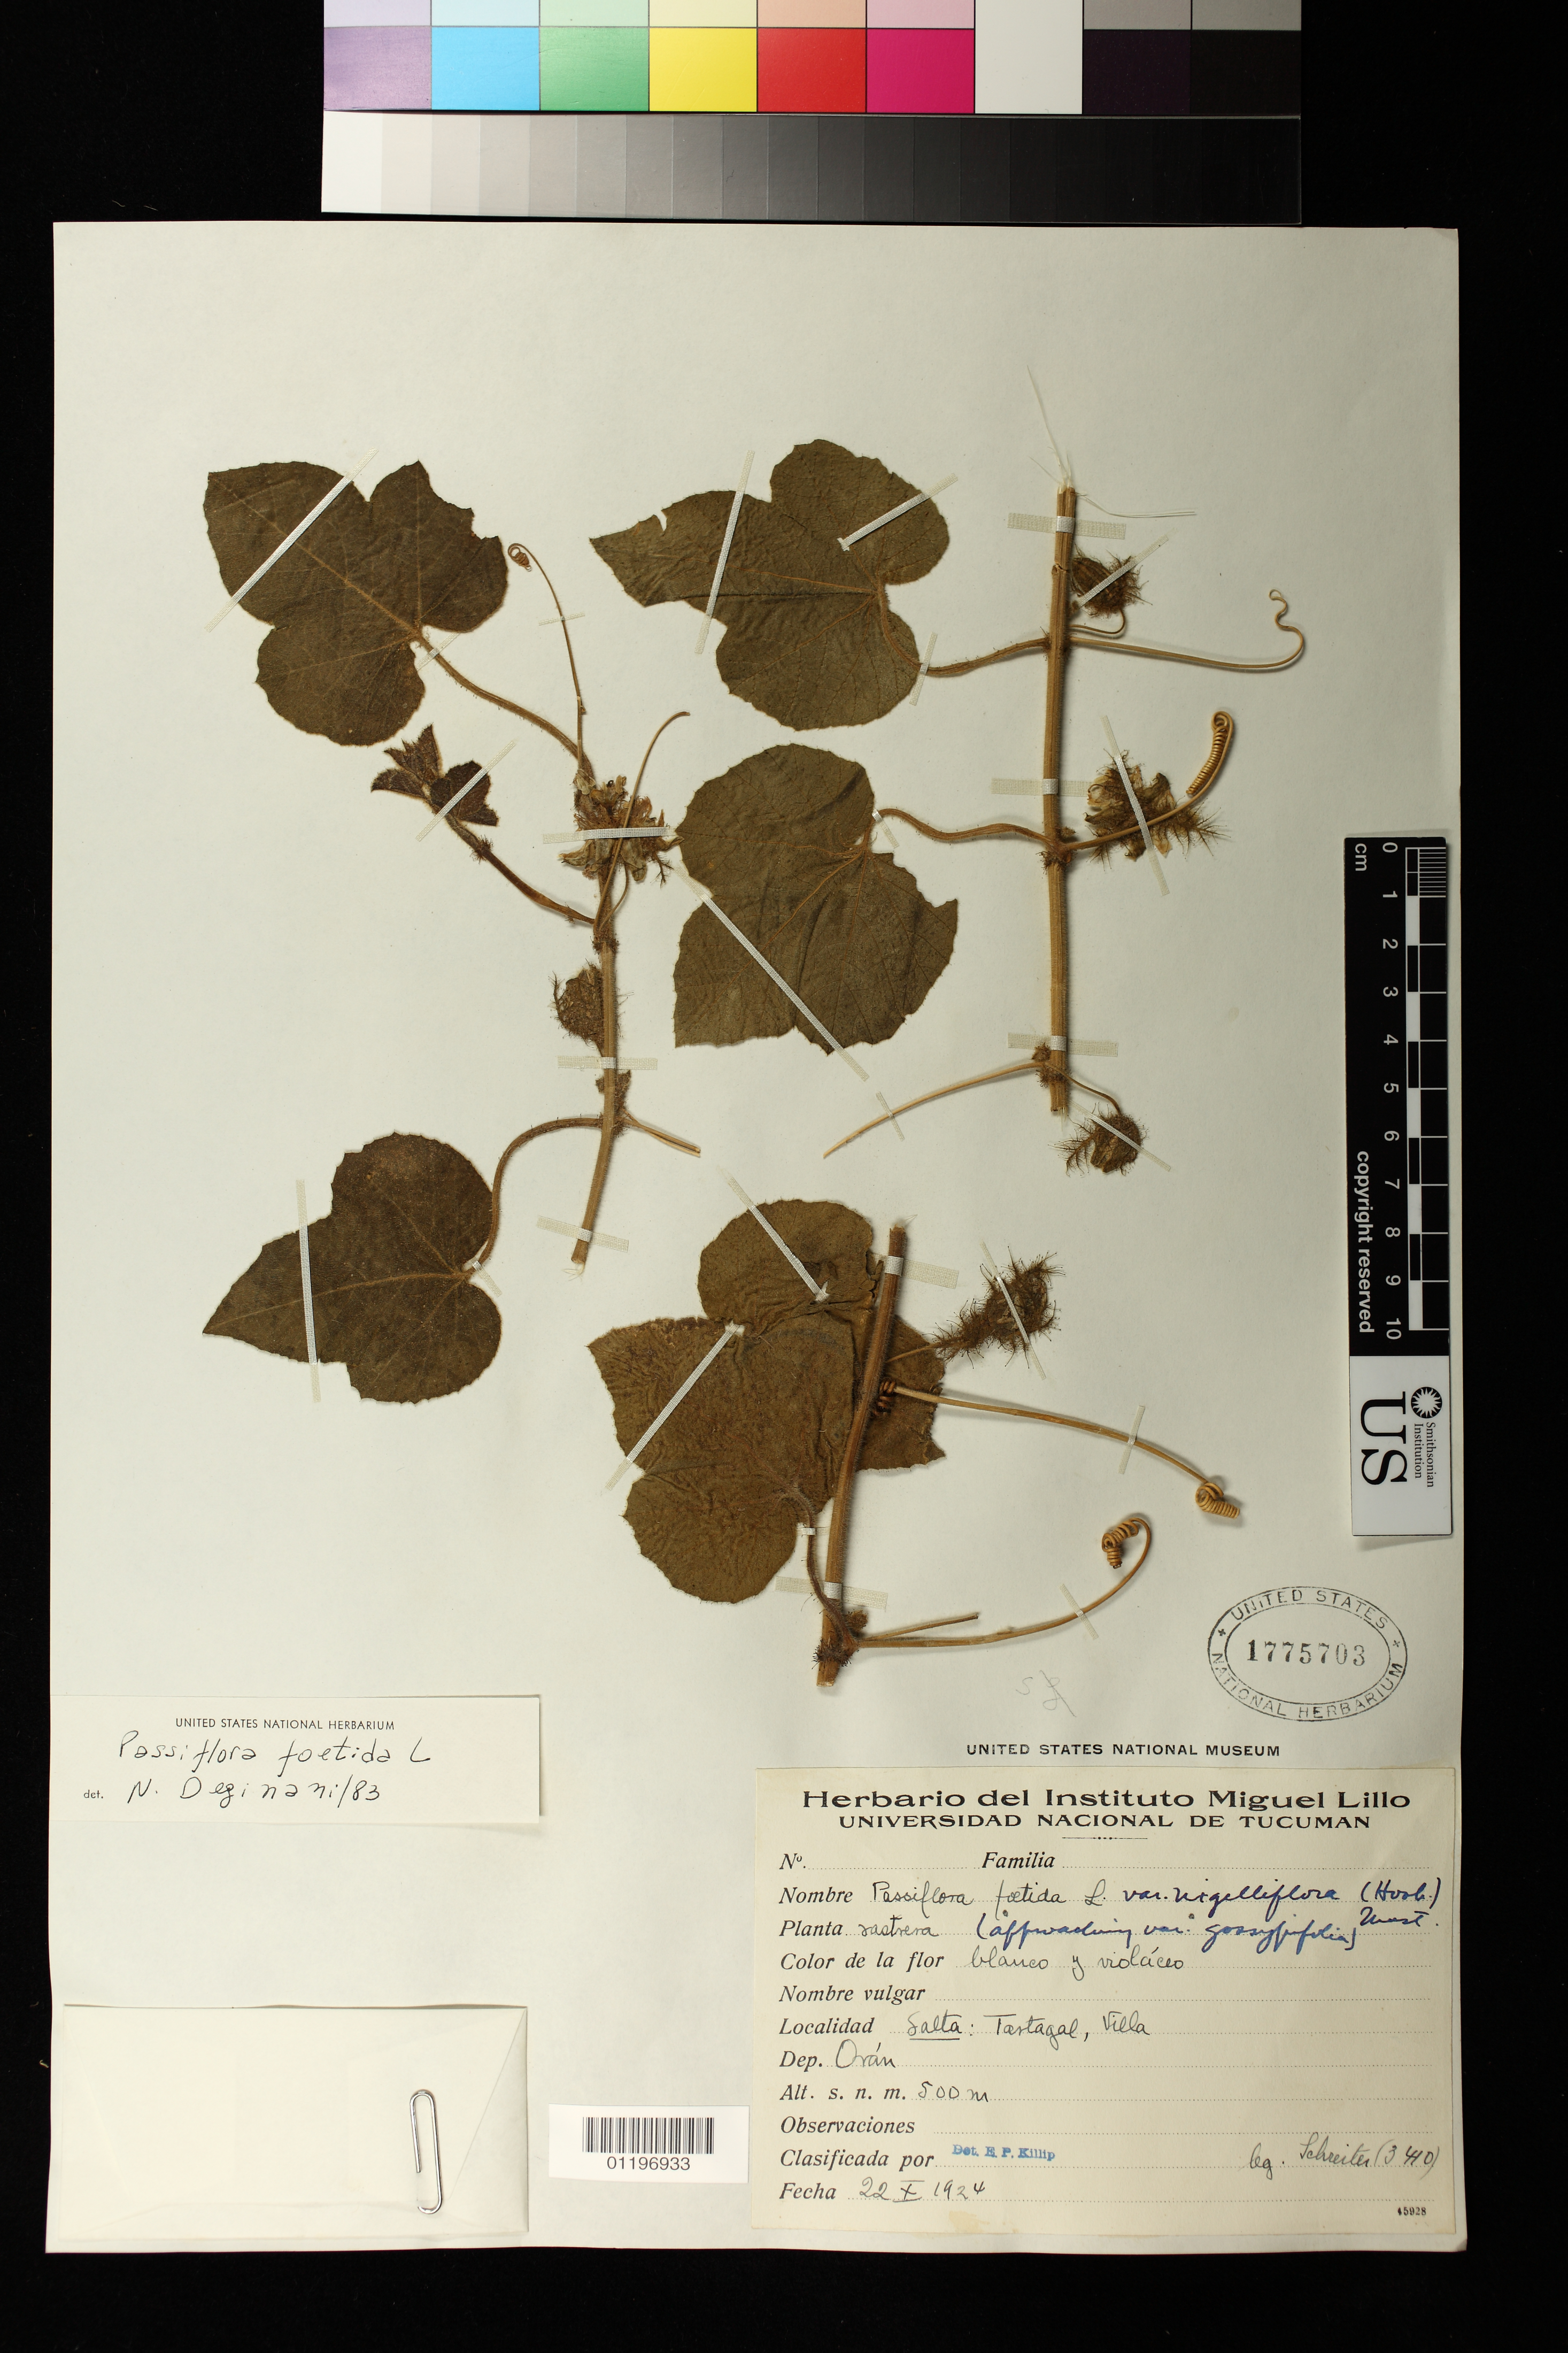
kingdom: Plantae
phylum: Tracheophyta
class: Magnoliopsida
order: Malpighiales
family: Passifloraceae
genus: Passiflora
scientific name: Passiflora foetida var. nigelliflora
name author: (Hook.) Mast.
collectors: R. Schreiter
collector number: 3410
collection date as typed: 22 Oct 1924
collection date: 1924-10-22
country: Argentina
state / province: Salta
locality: Orán. Tartagal, Villa.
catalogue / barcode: US 1775703